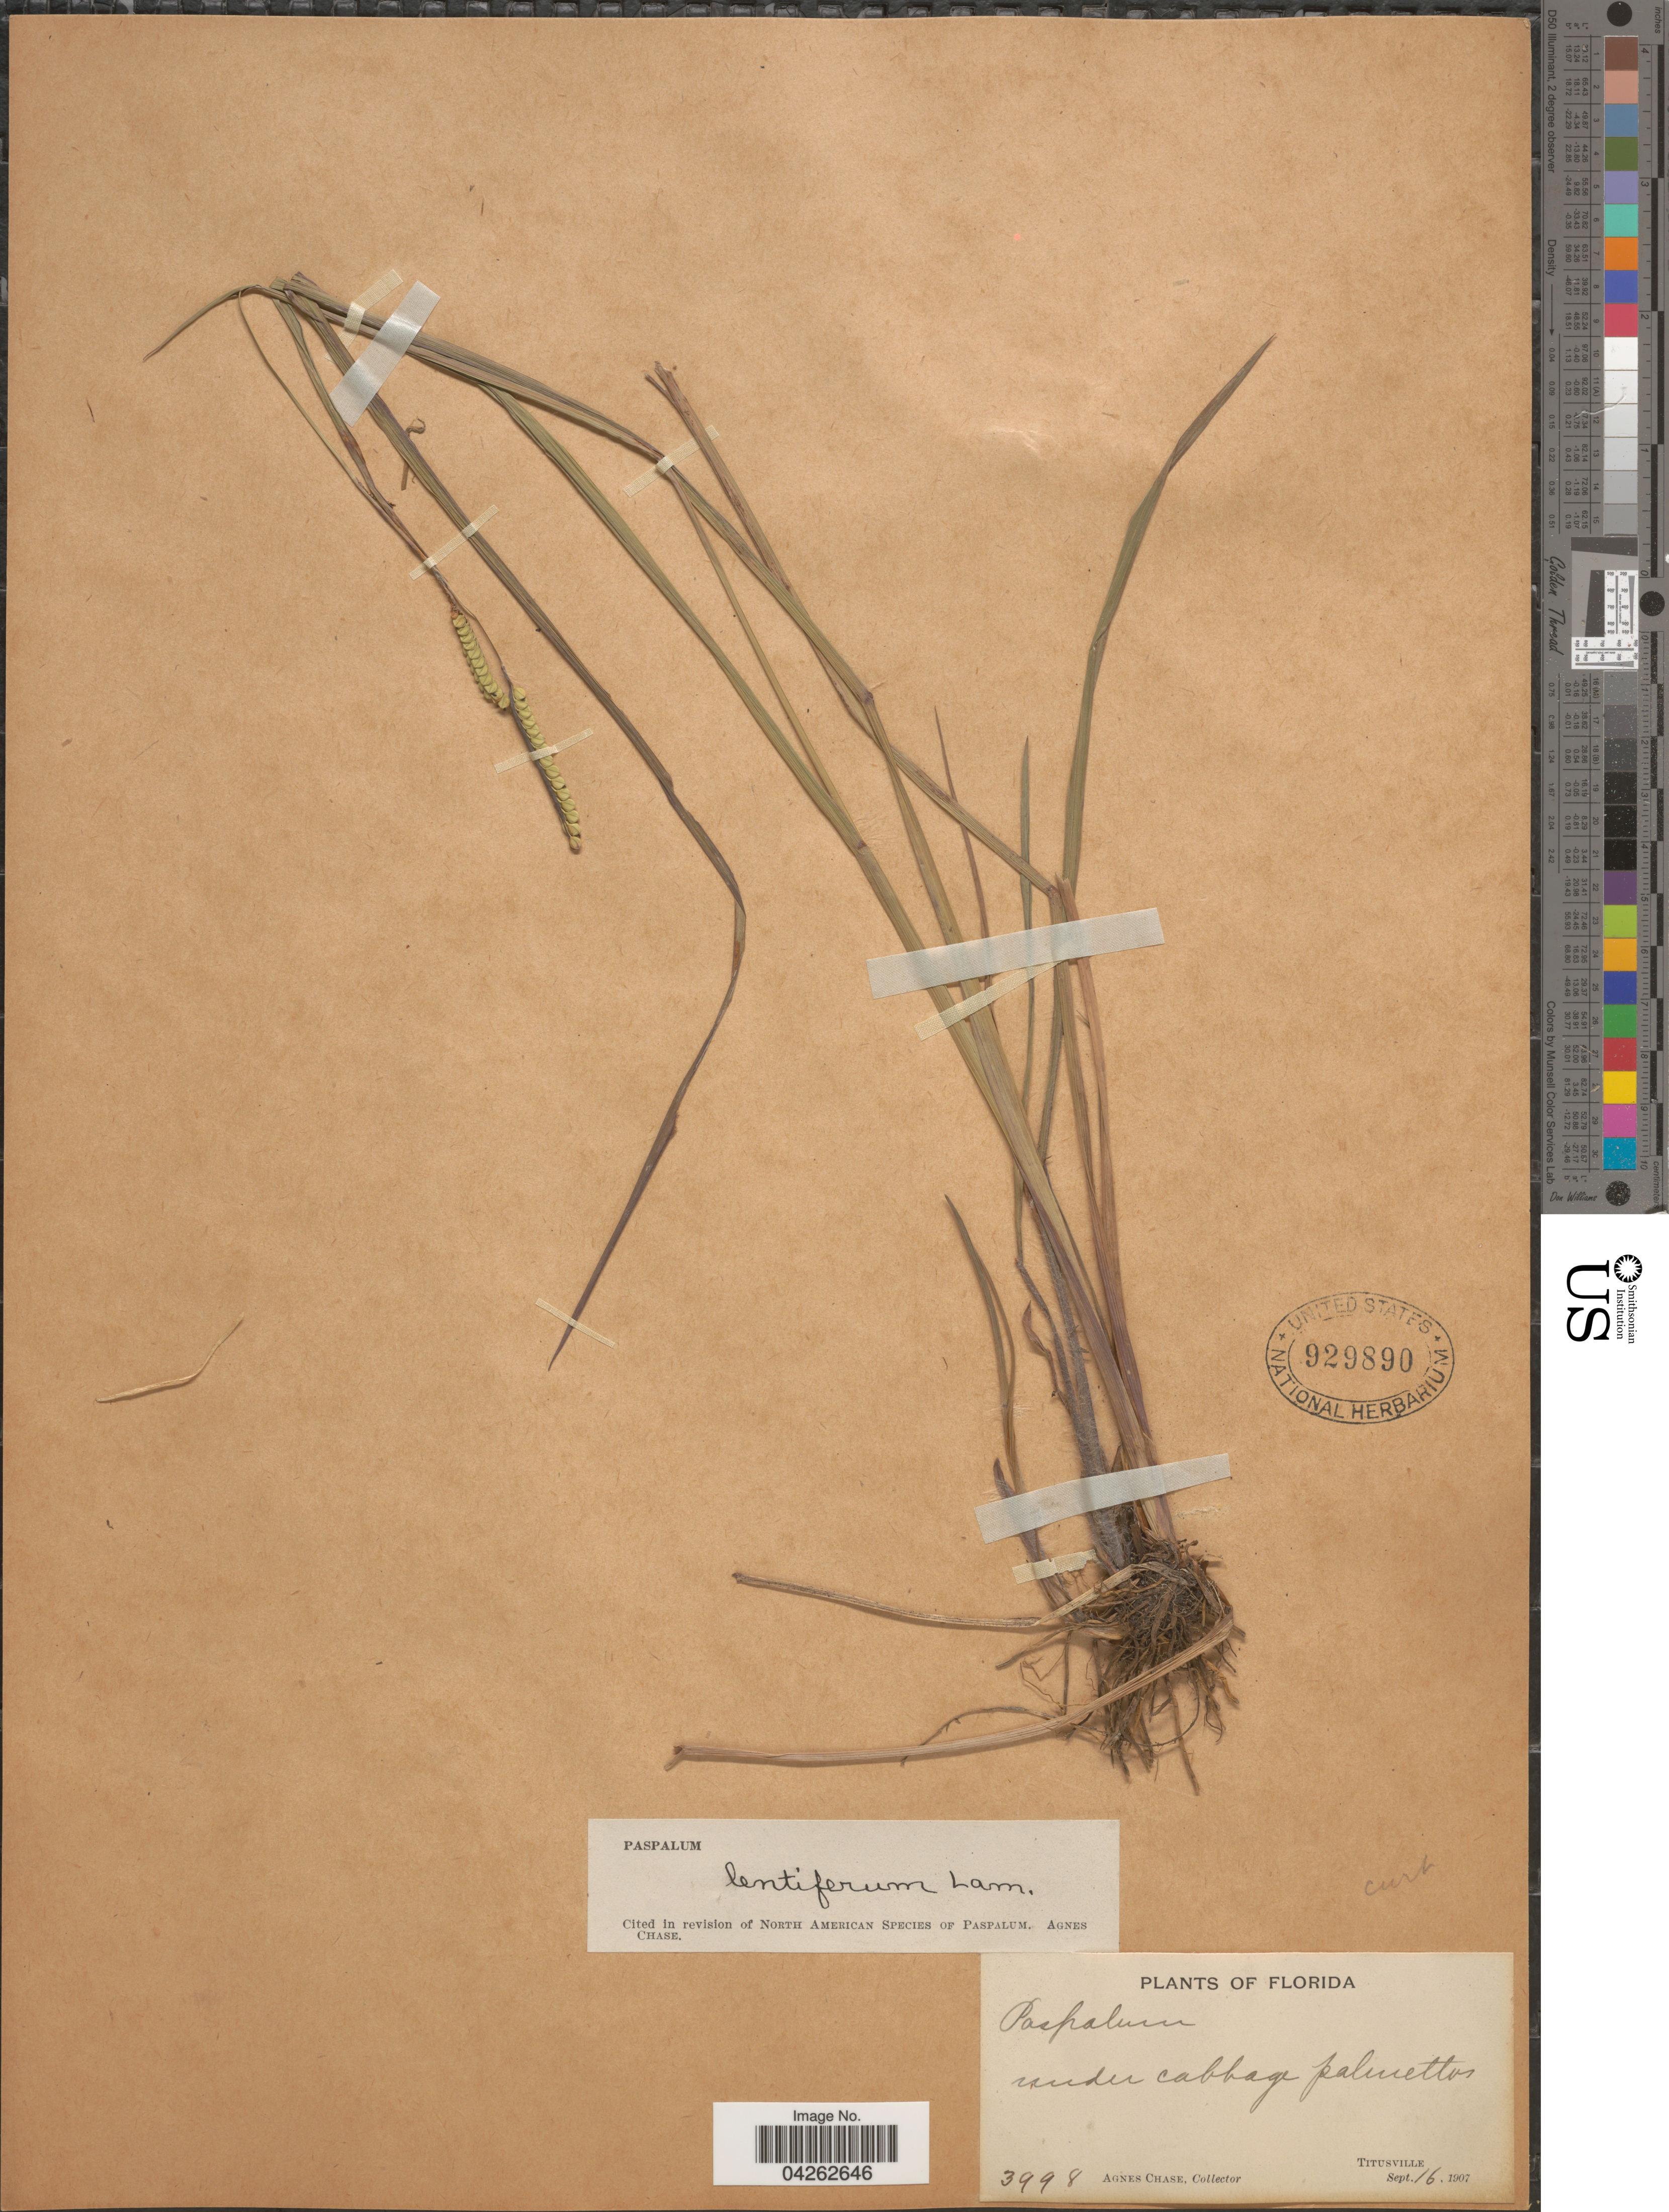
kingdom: Plantae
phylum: Tracheophyta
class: Liliopsida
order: Poales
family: Poaceae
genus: Paspalum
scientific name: Paspalum lentiferum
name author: Lam.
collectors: A. Chase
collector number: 3998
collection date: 1907-09-16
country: United States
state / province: Florida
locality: Under cabbage palmettos. Titusville.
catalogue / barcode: US 929890